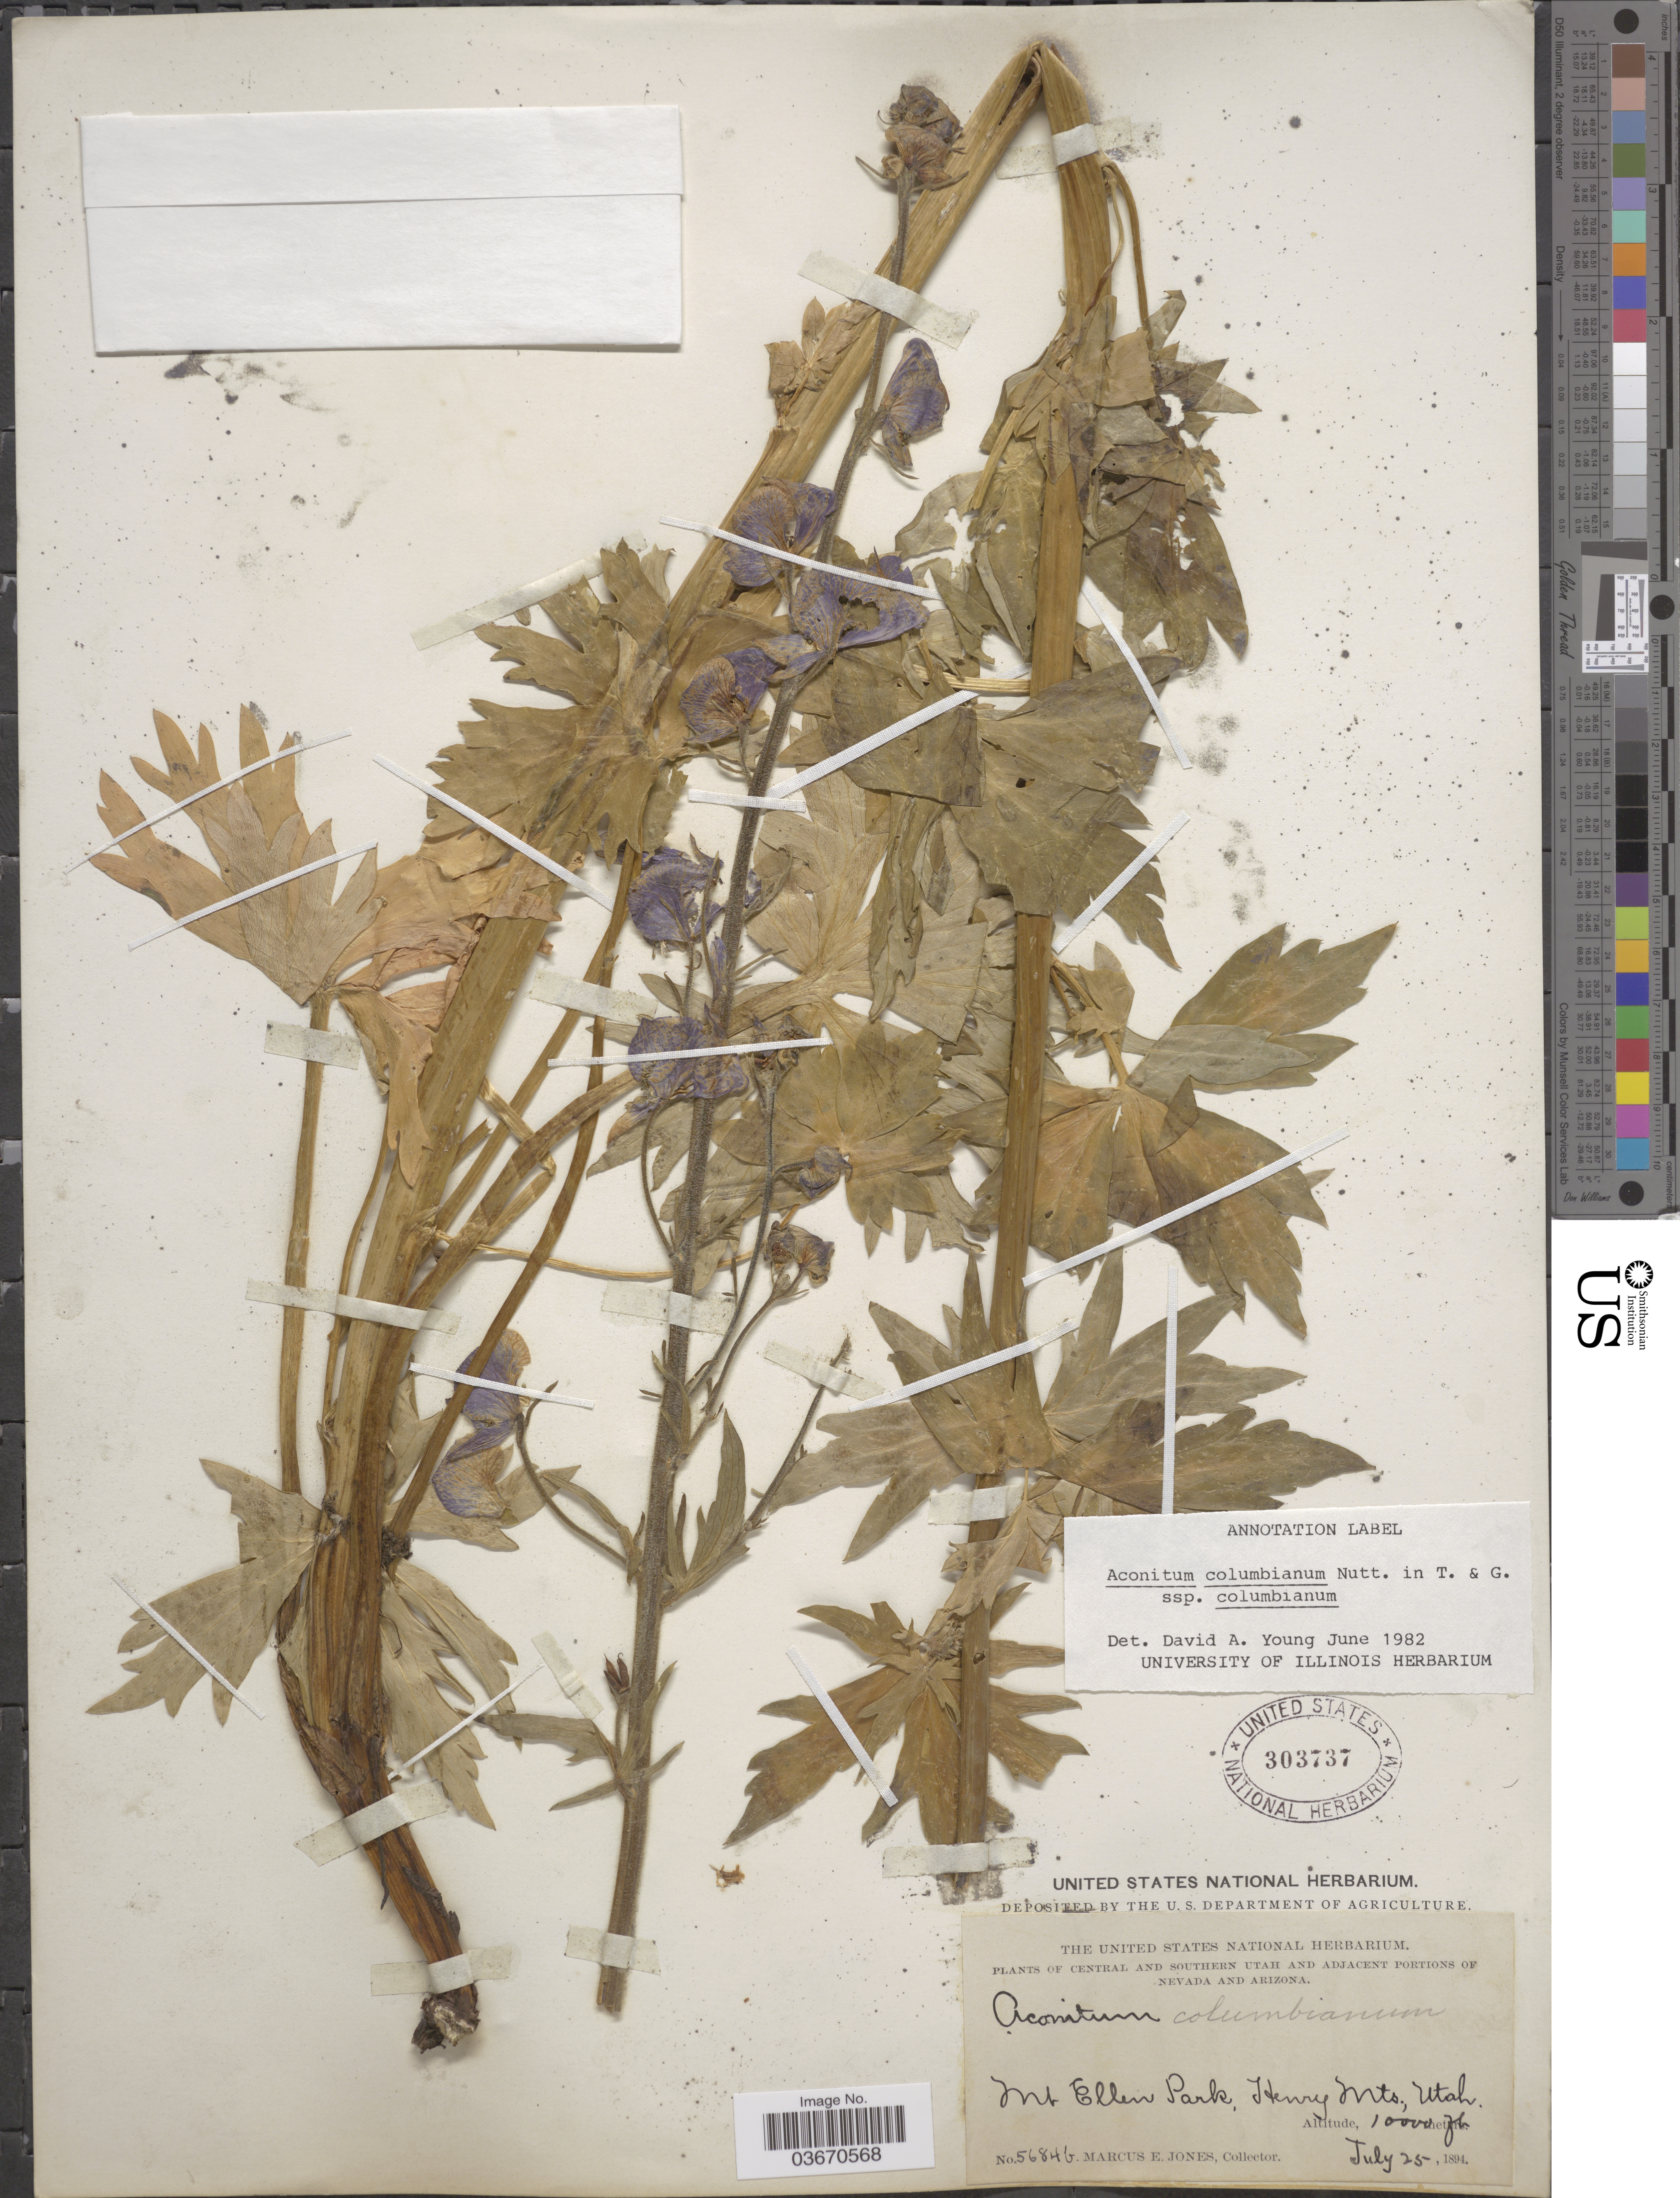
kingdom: Plantae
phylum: Tracheophyta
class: Magnoliopsida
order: Ranunculales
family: Ranunculaceae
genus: Aconitum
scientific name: Aconitum columbianum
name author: Nutt.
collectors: M. E. Jones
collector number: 5684b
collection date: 1894-07-25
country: United States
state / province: Utah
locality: Central and Southern Utah. Mt Ellen Park, Henry Mts.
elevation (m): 3048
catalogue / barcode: US 303737